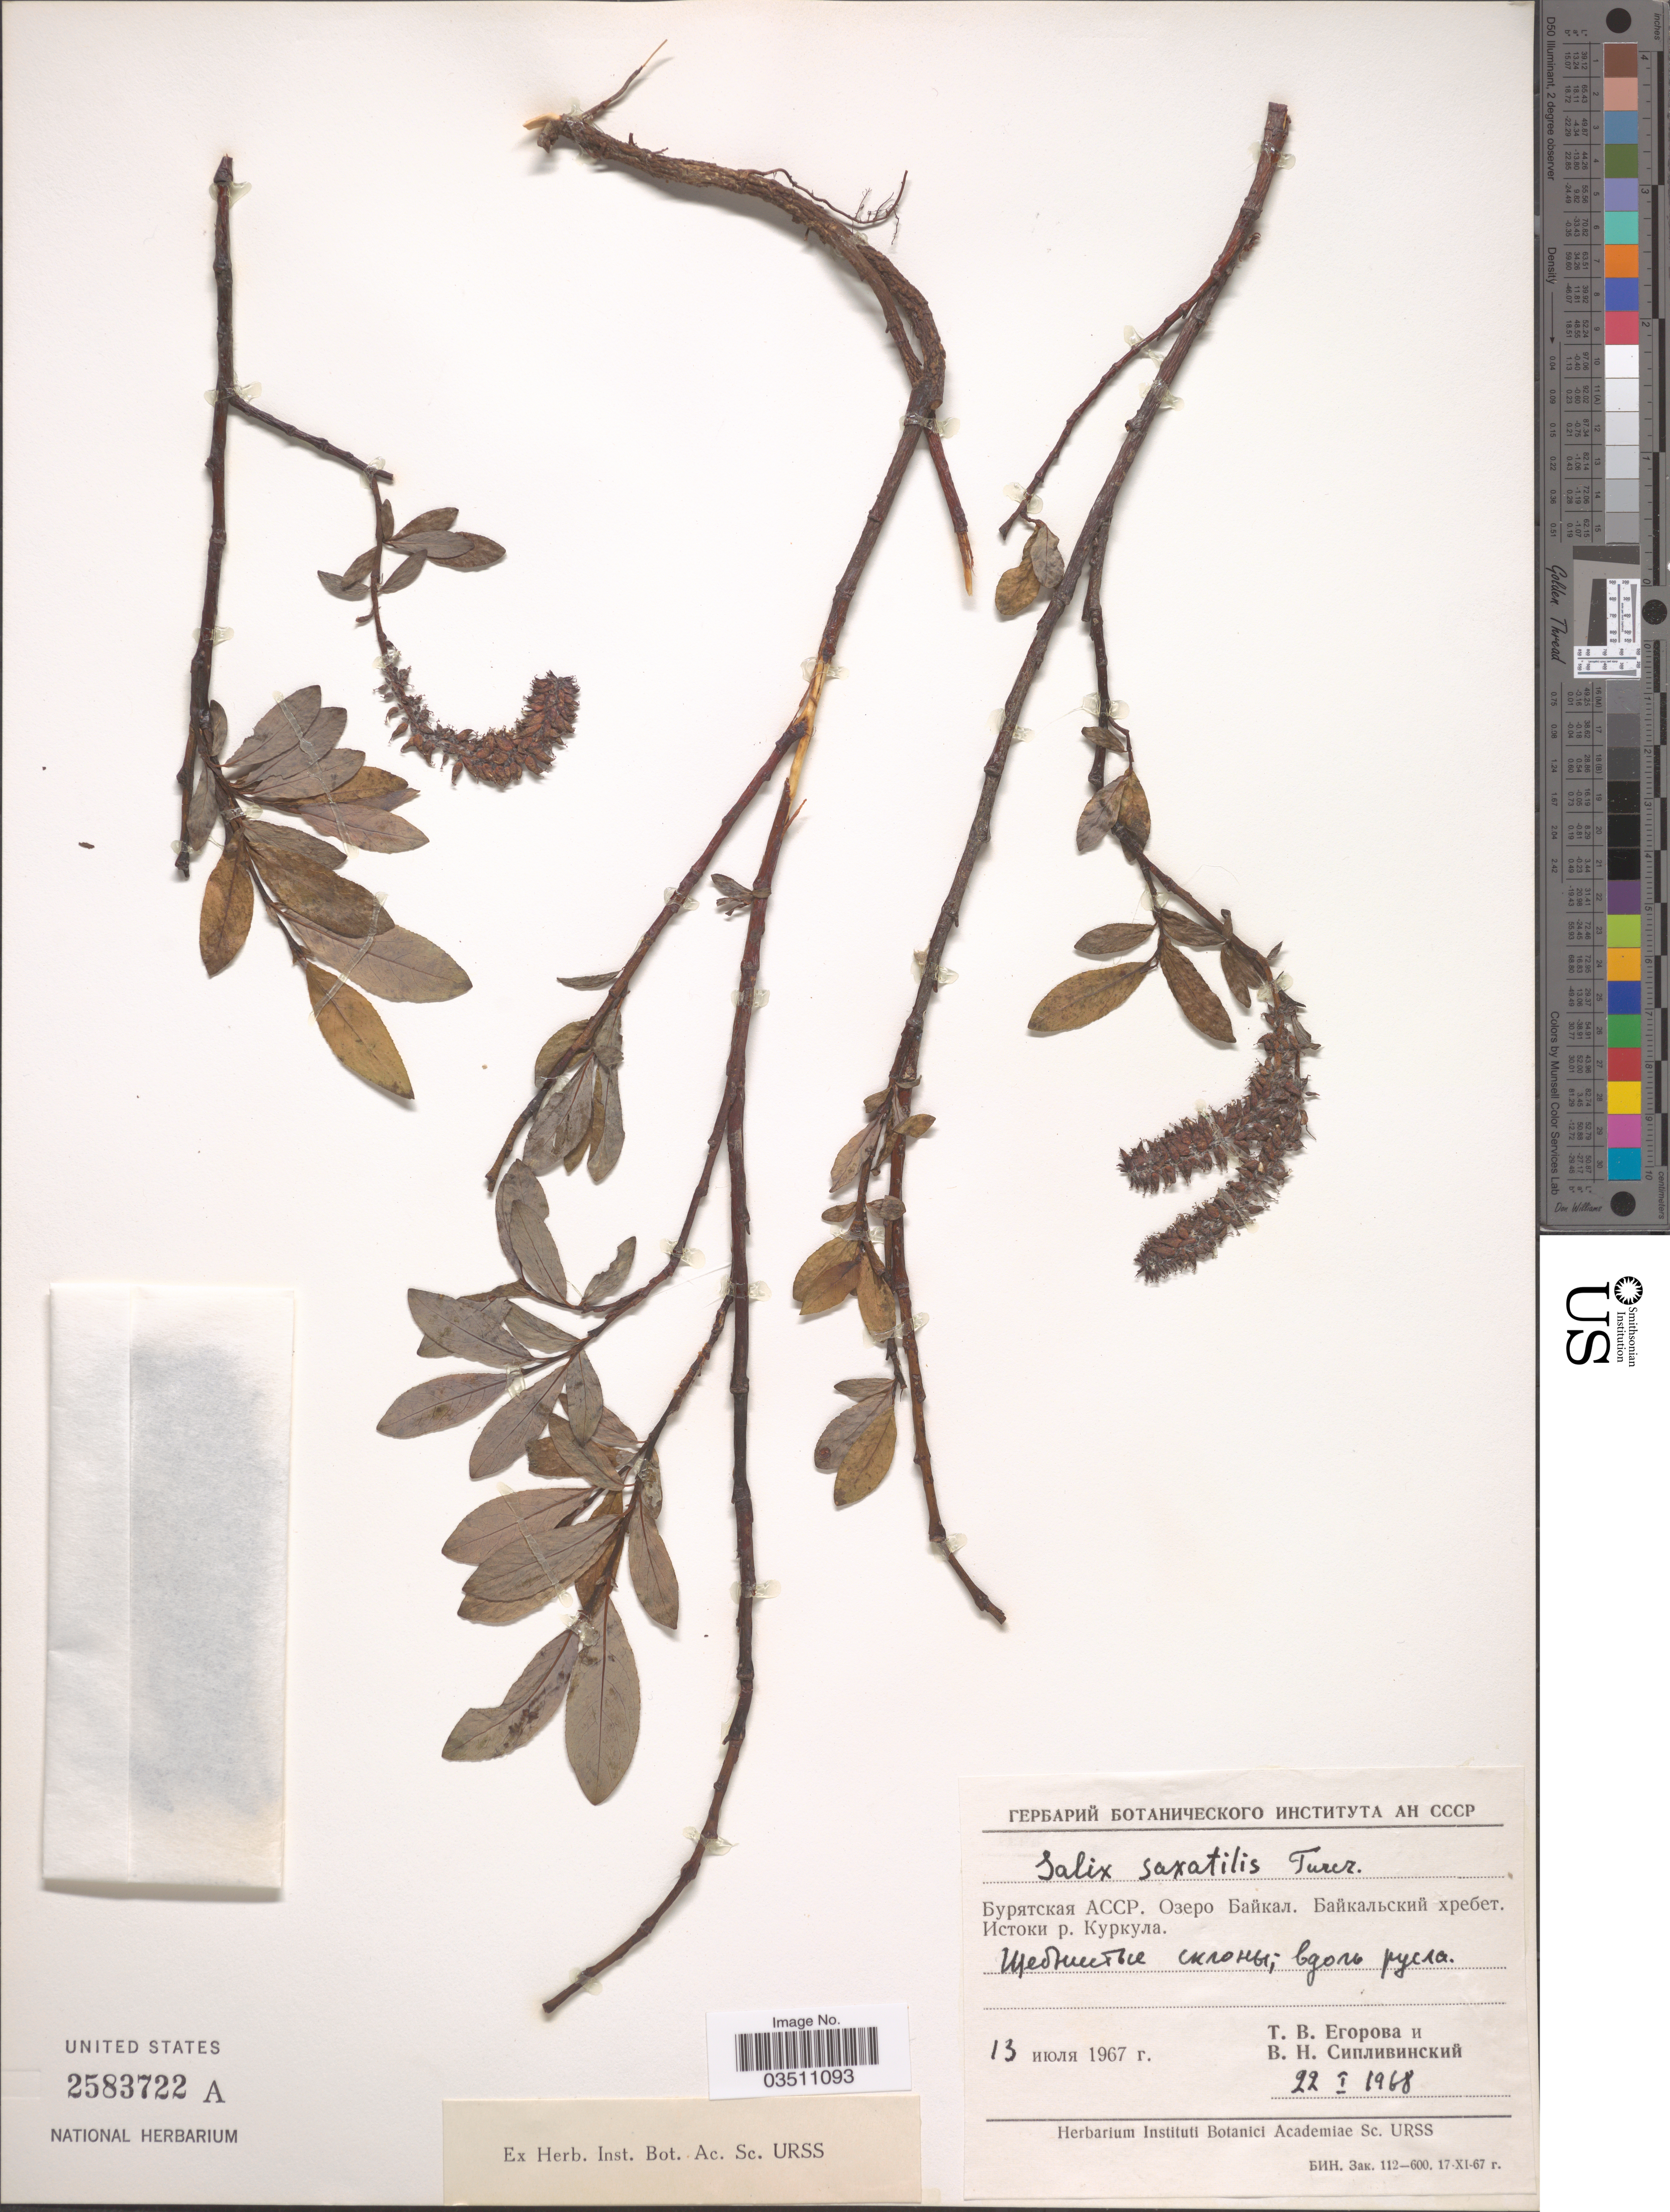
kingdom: Plantae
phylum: Tracheophyta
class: Magnoliopsida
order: Malpighiales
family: Salicaceae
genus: Salix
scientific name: Salix saxatilis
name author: Turcz. ex Ledeb.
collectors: T. V. Egorova & V. Siplivinskiy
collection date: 1967-07-13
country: Russian Federation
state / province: Buryatia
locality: Lake Baikal, Baykalskiy Khrebet, source of river Kurkula.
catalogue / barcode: US 2583722A